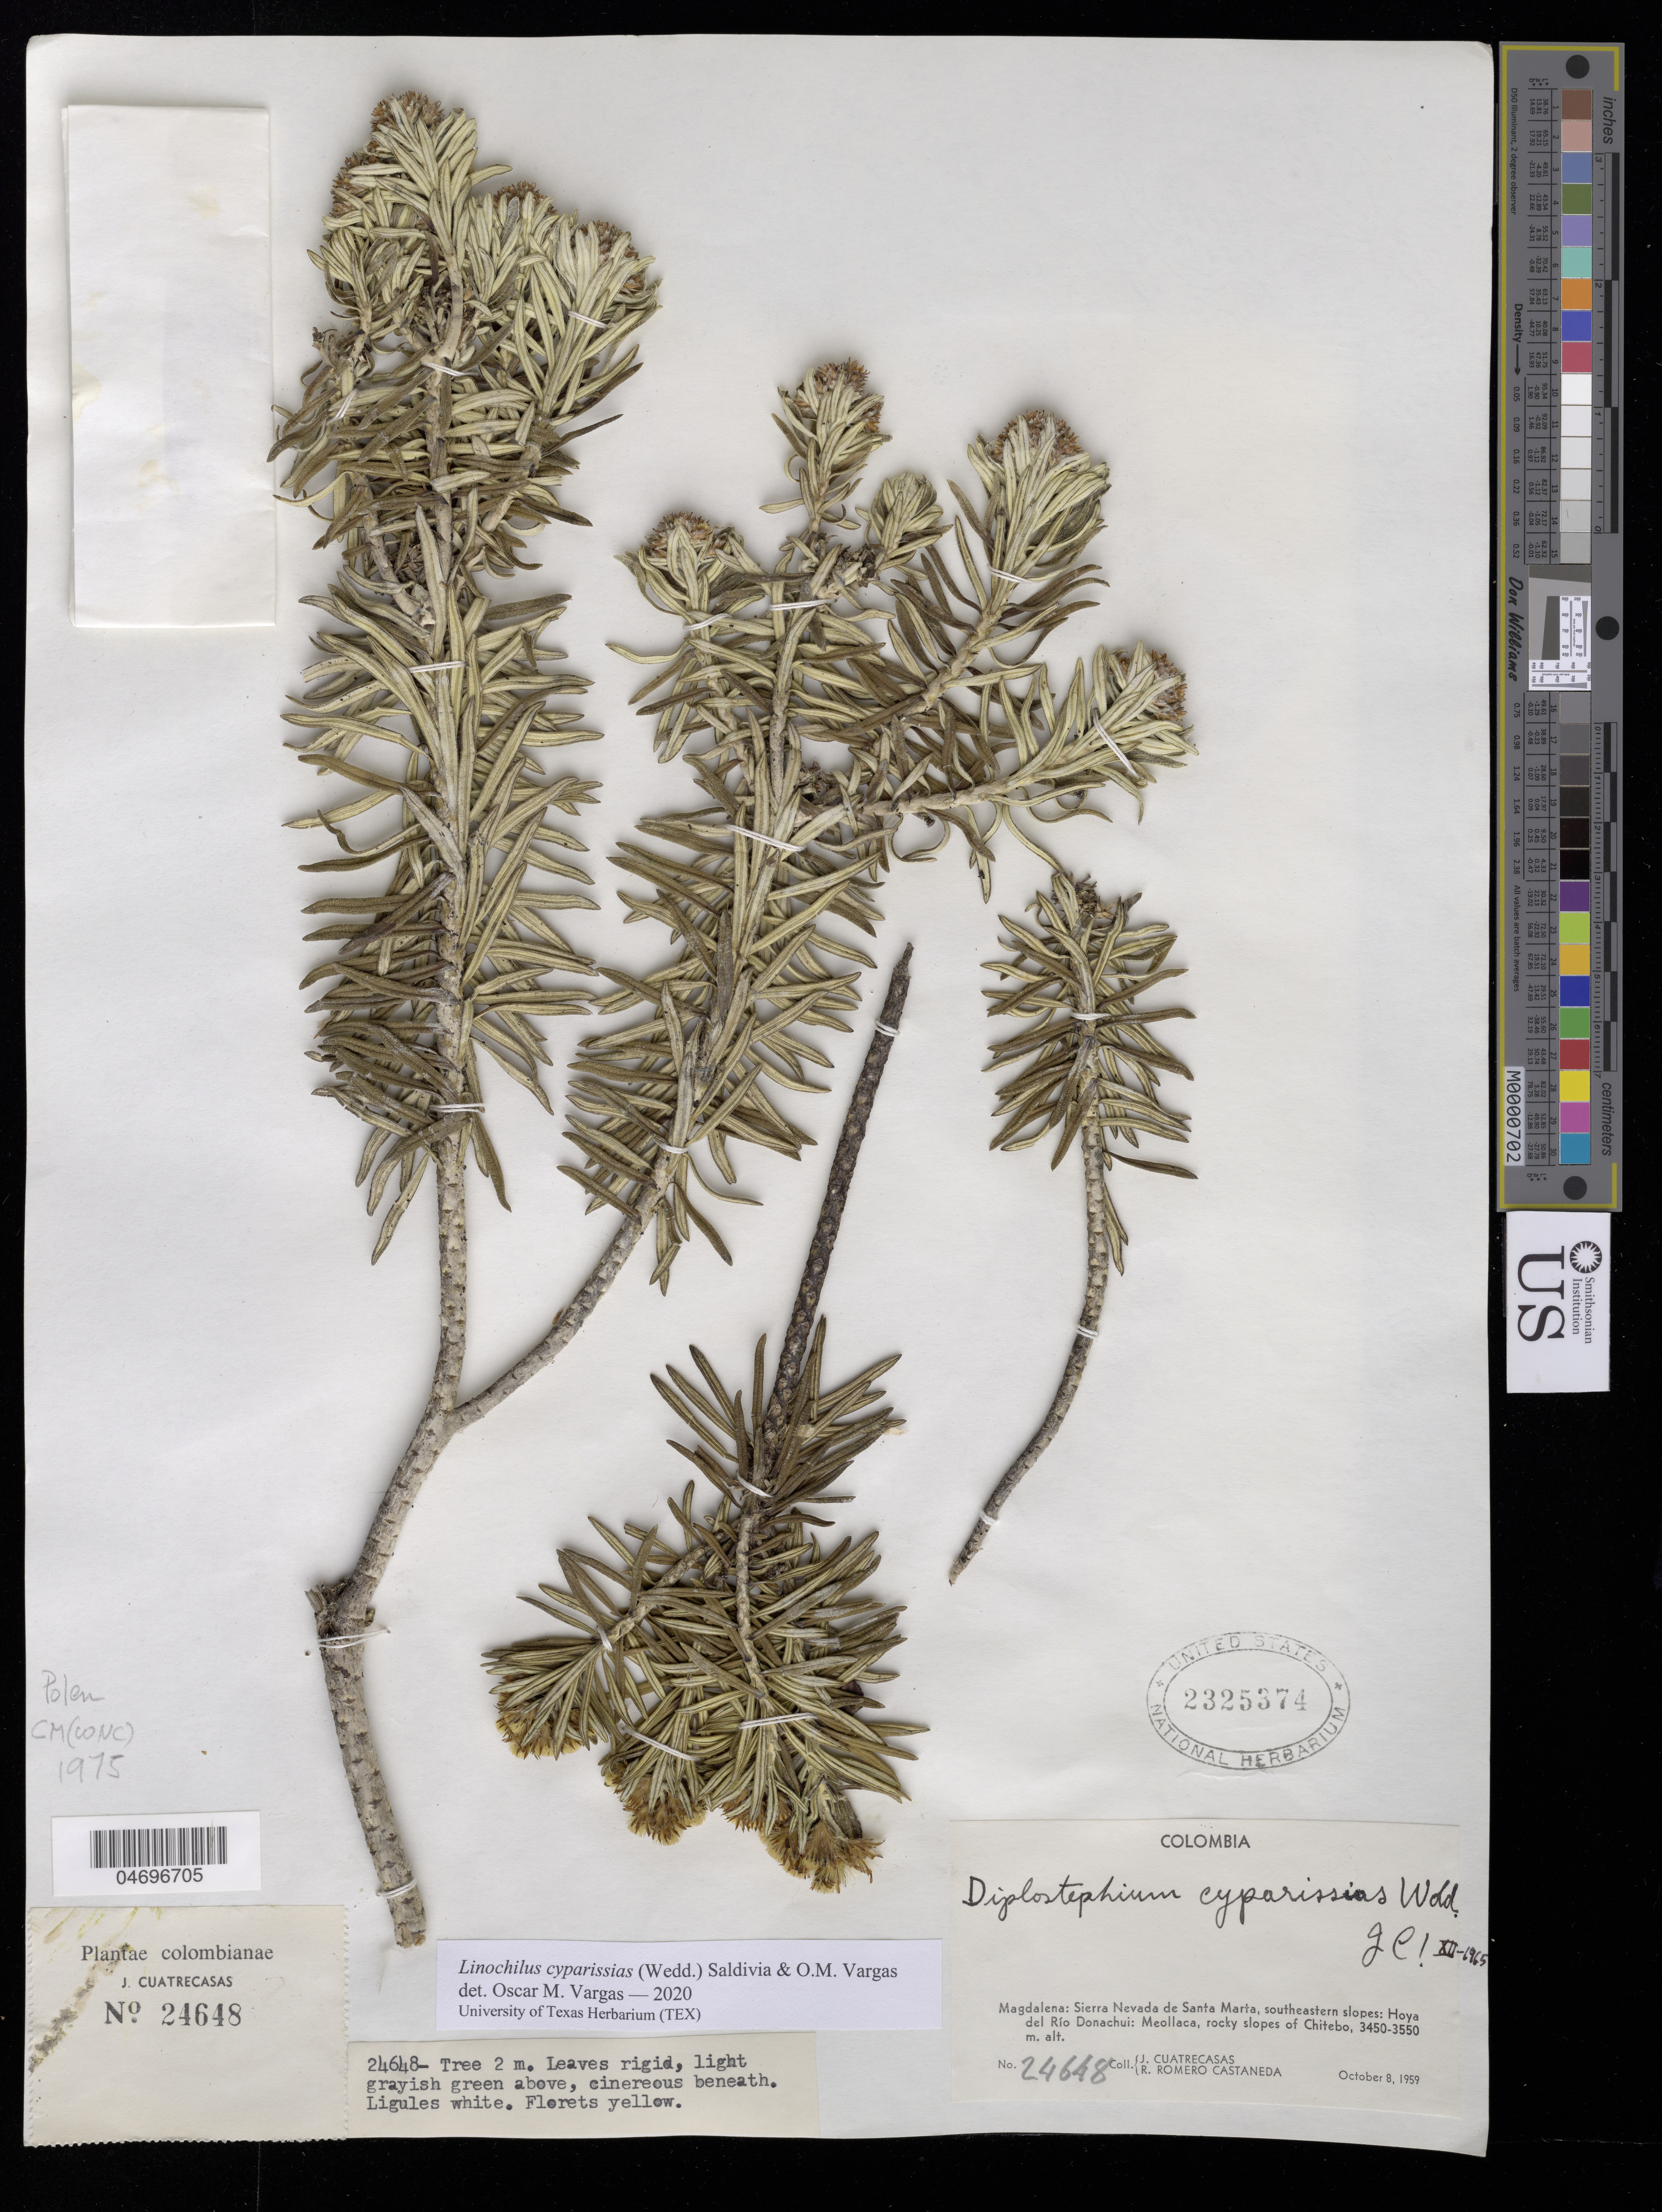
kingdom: Plantae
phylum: Tracheophyta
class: Magnoliopsida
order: Asterales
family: Asteraceae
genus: Linochilus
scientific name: Linochilus cyparissias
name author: (Wedd.) Saldivia & O.M. Vargas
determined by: Vargas, Oscar M.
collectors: J. Cuatrecasas & R. Romero Castañeda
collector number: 24648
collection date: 1959-10-08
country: Colombia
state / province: Magdalena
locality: Sierra Nevada de Santa Marta, southeastern slopes: Hoya del Río Donachui: Meollaca, rocky slopes of Chitebo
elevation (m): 3450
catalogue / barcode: US 2325374